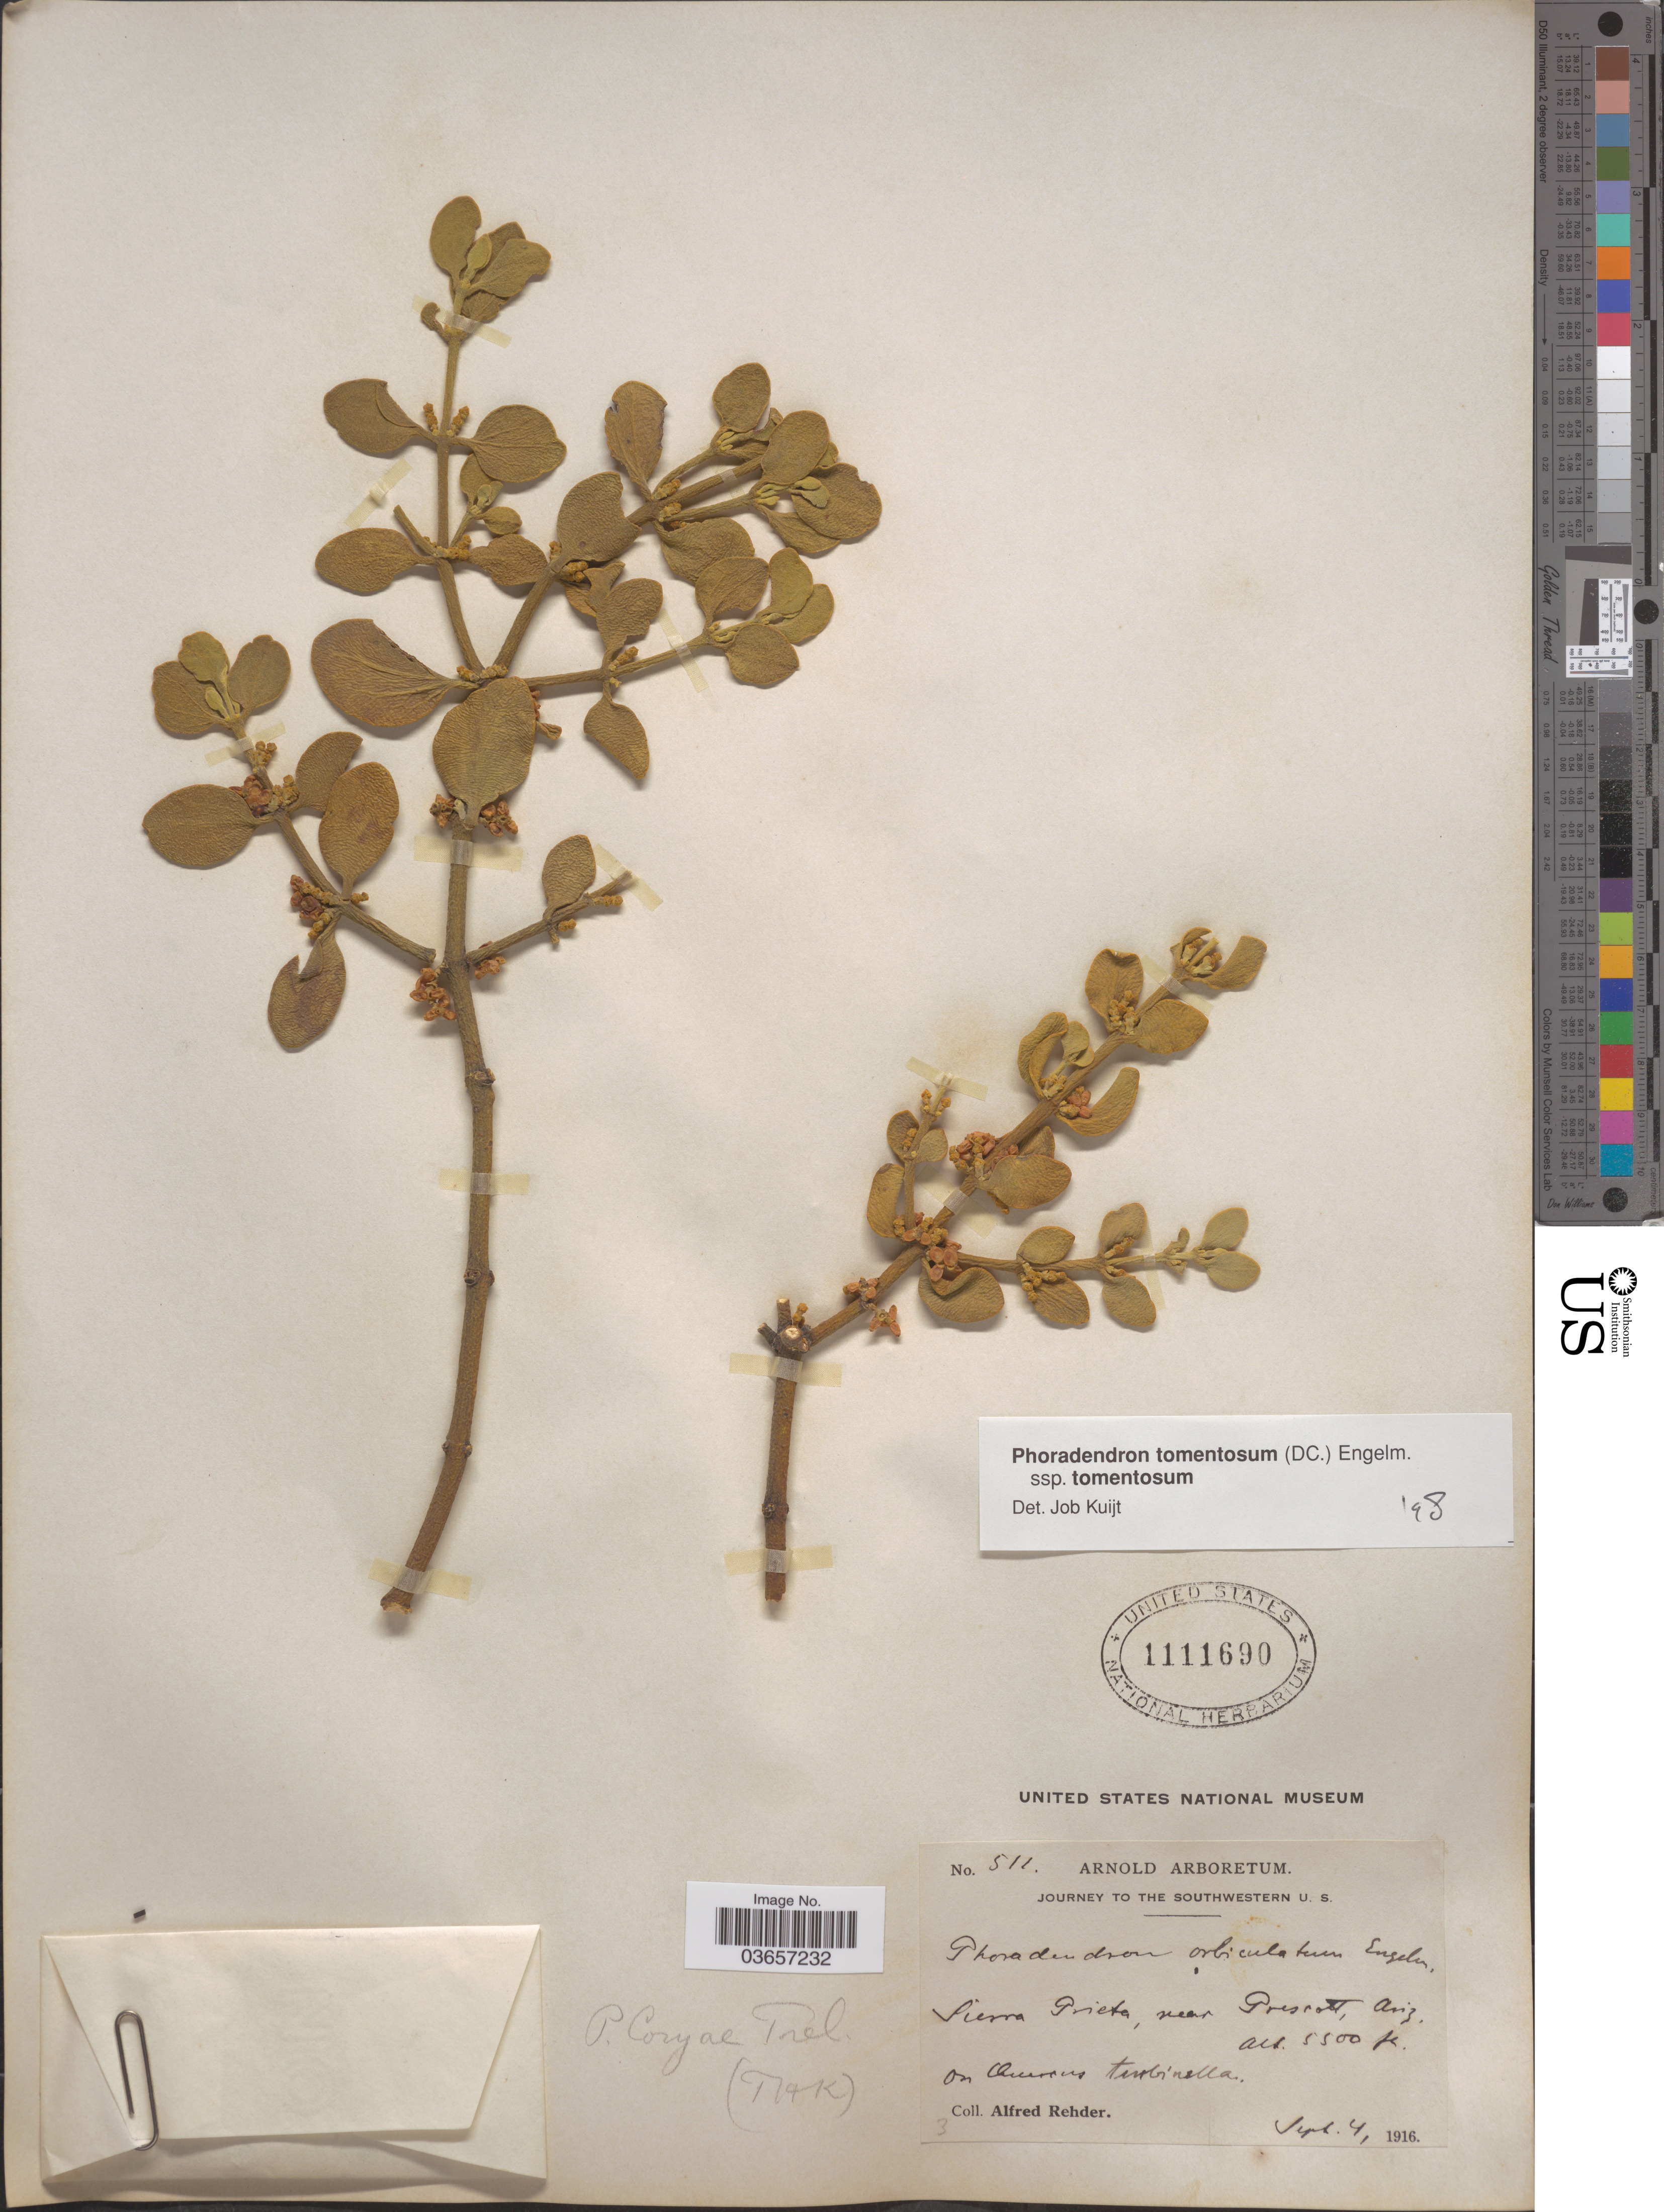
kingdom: Plantae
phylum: Tracheophyta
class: Magnoliopsida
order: Santalales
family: Viscaceae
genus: Phoradendron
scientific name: Phoradendron tomentosum subsp. tomentosum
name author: DC.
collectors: A. Rehder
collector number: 511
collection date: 1916-09-04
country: United States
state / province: Arizona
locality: Southwestern U. S. Sierra Prieta, near Prescott.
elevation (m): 1676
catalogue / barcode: US 1111690